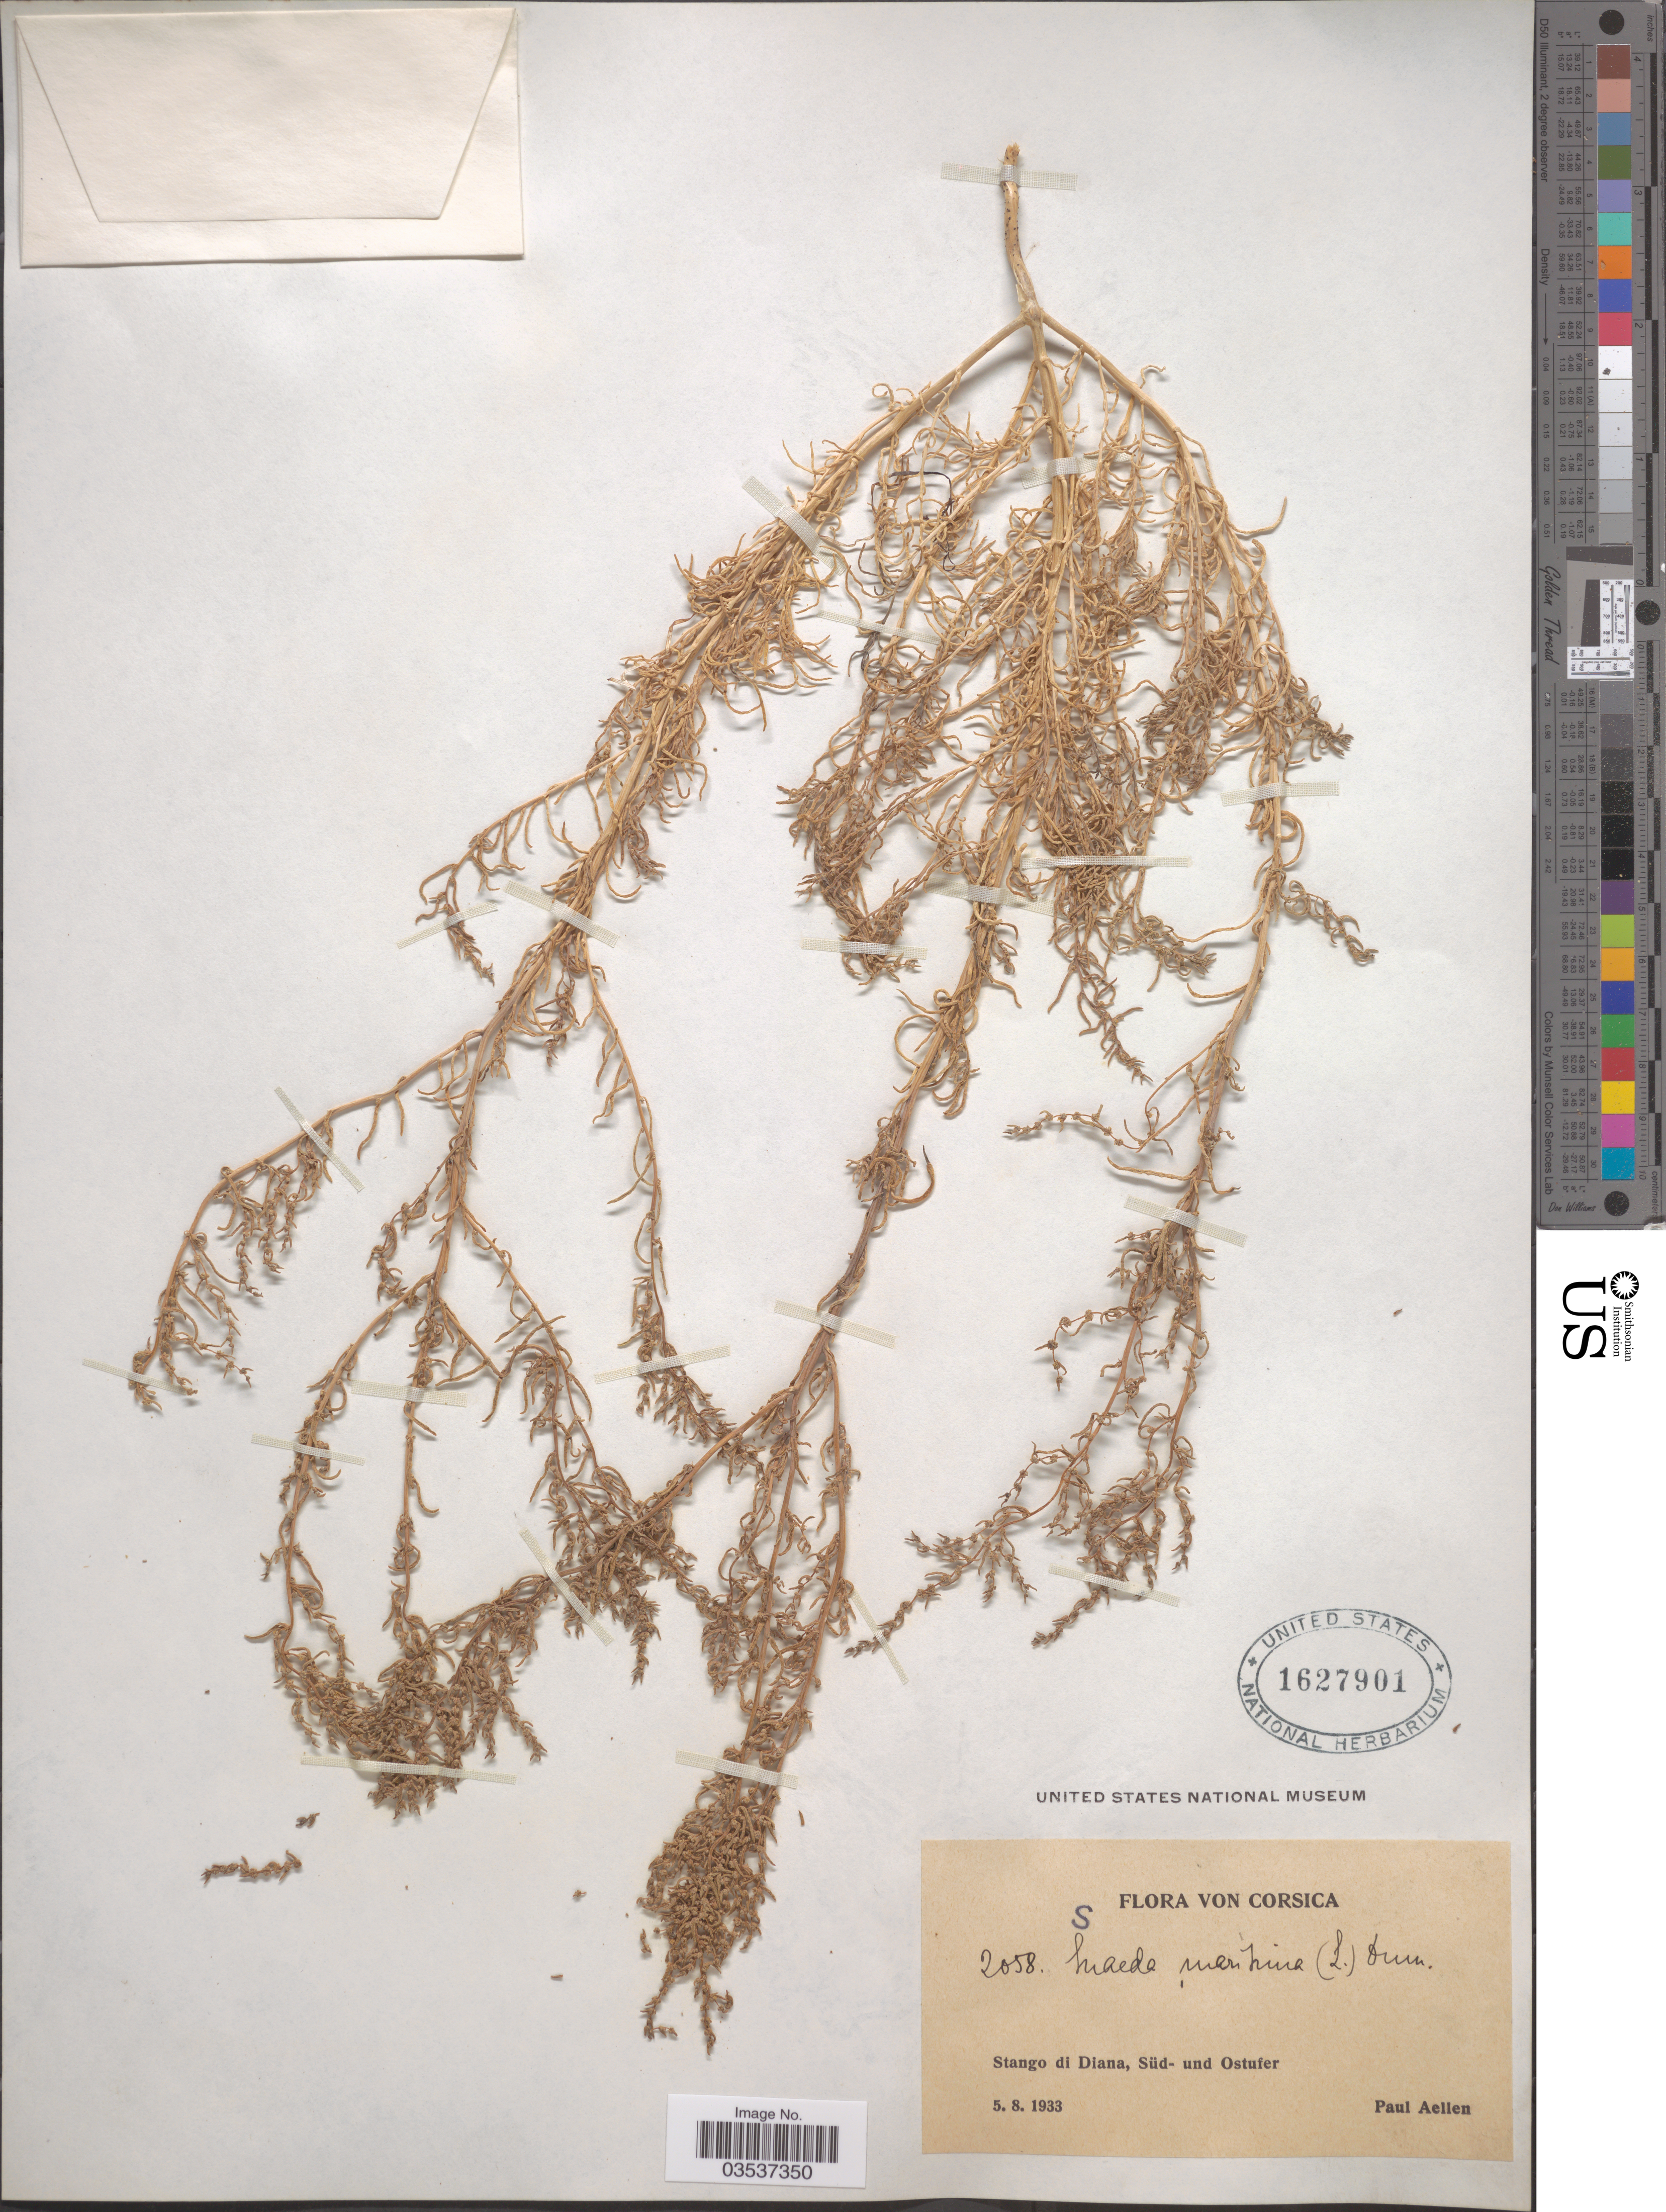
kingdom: Plantae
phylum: Tracheophyta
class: Magnoliopsida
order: Caryophyllales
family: Amaranthaceae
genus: Suaeda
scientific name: Suaeda maritima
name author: (L.) Dumort.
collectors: P. Aellen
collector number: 2058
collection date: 1933-08-05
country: France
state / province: Corsica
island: Corse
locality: Stango di Diana, Süd-und Ostufer.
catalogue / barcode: US 1627901